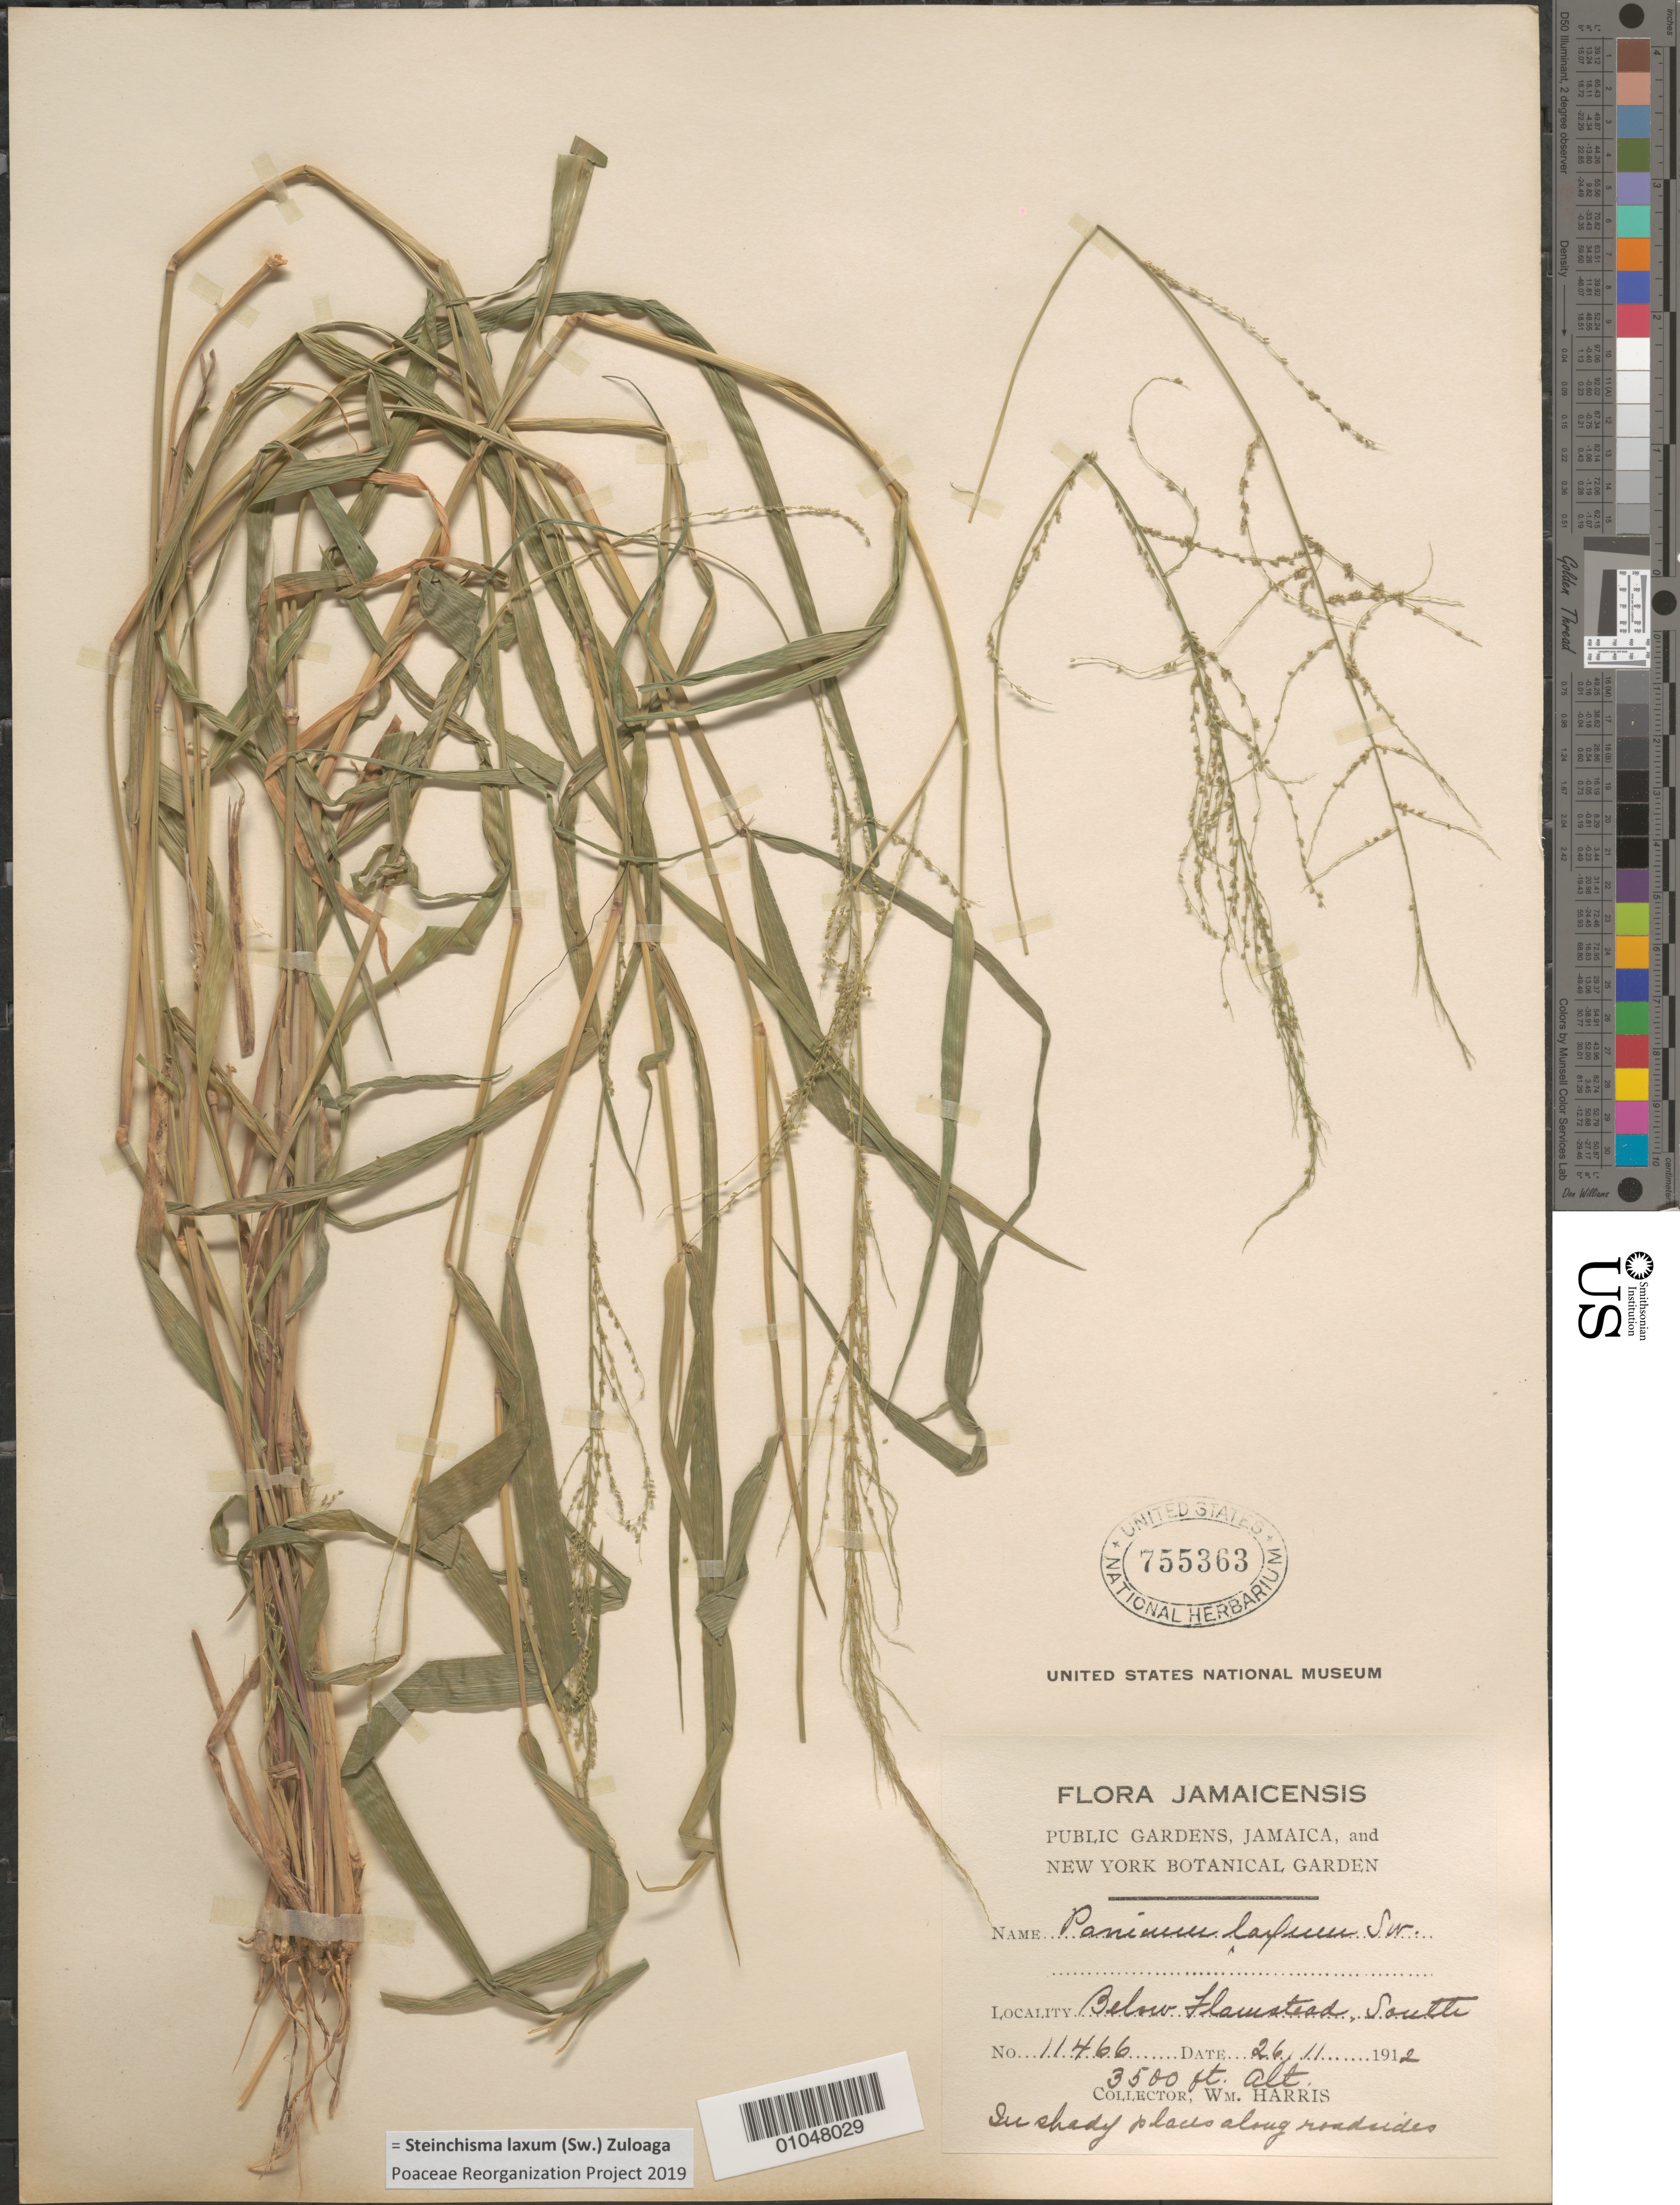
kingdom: Plantae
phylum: Tracheophyta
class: Liliopsida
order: Poales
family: Poaceae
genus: Panicum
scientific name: Panicum laxum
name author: Sw.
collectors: W. Harris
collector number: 11466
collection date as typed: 26 Nov 1912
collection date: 1912-11-26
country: Jamaica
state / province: Saint Andrew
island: Jamaica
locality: Below Flamstead, S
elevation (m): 1067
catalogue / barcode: US 755363